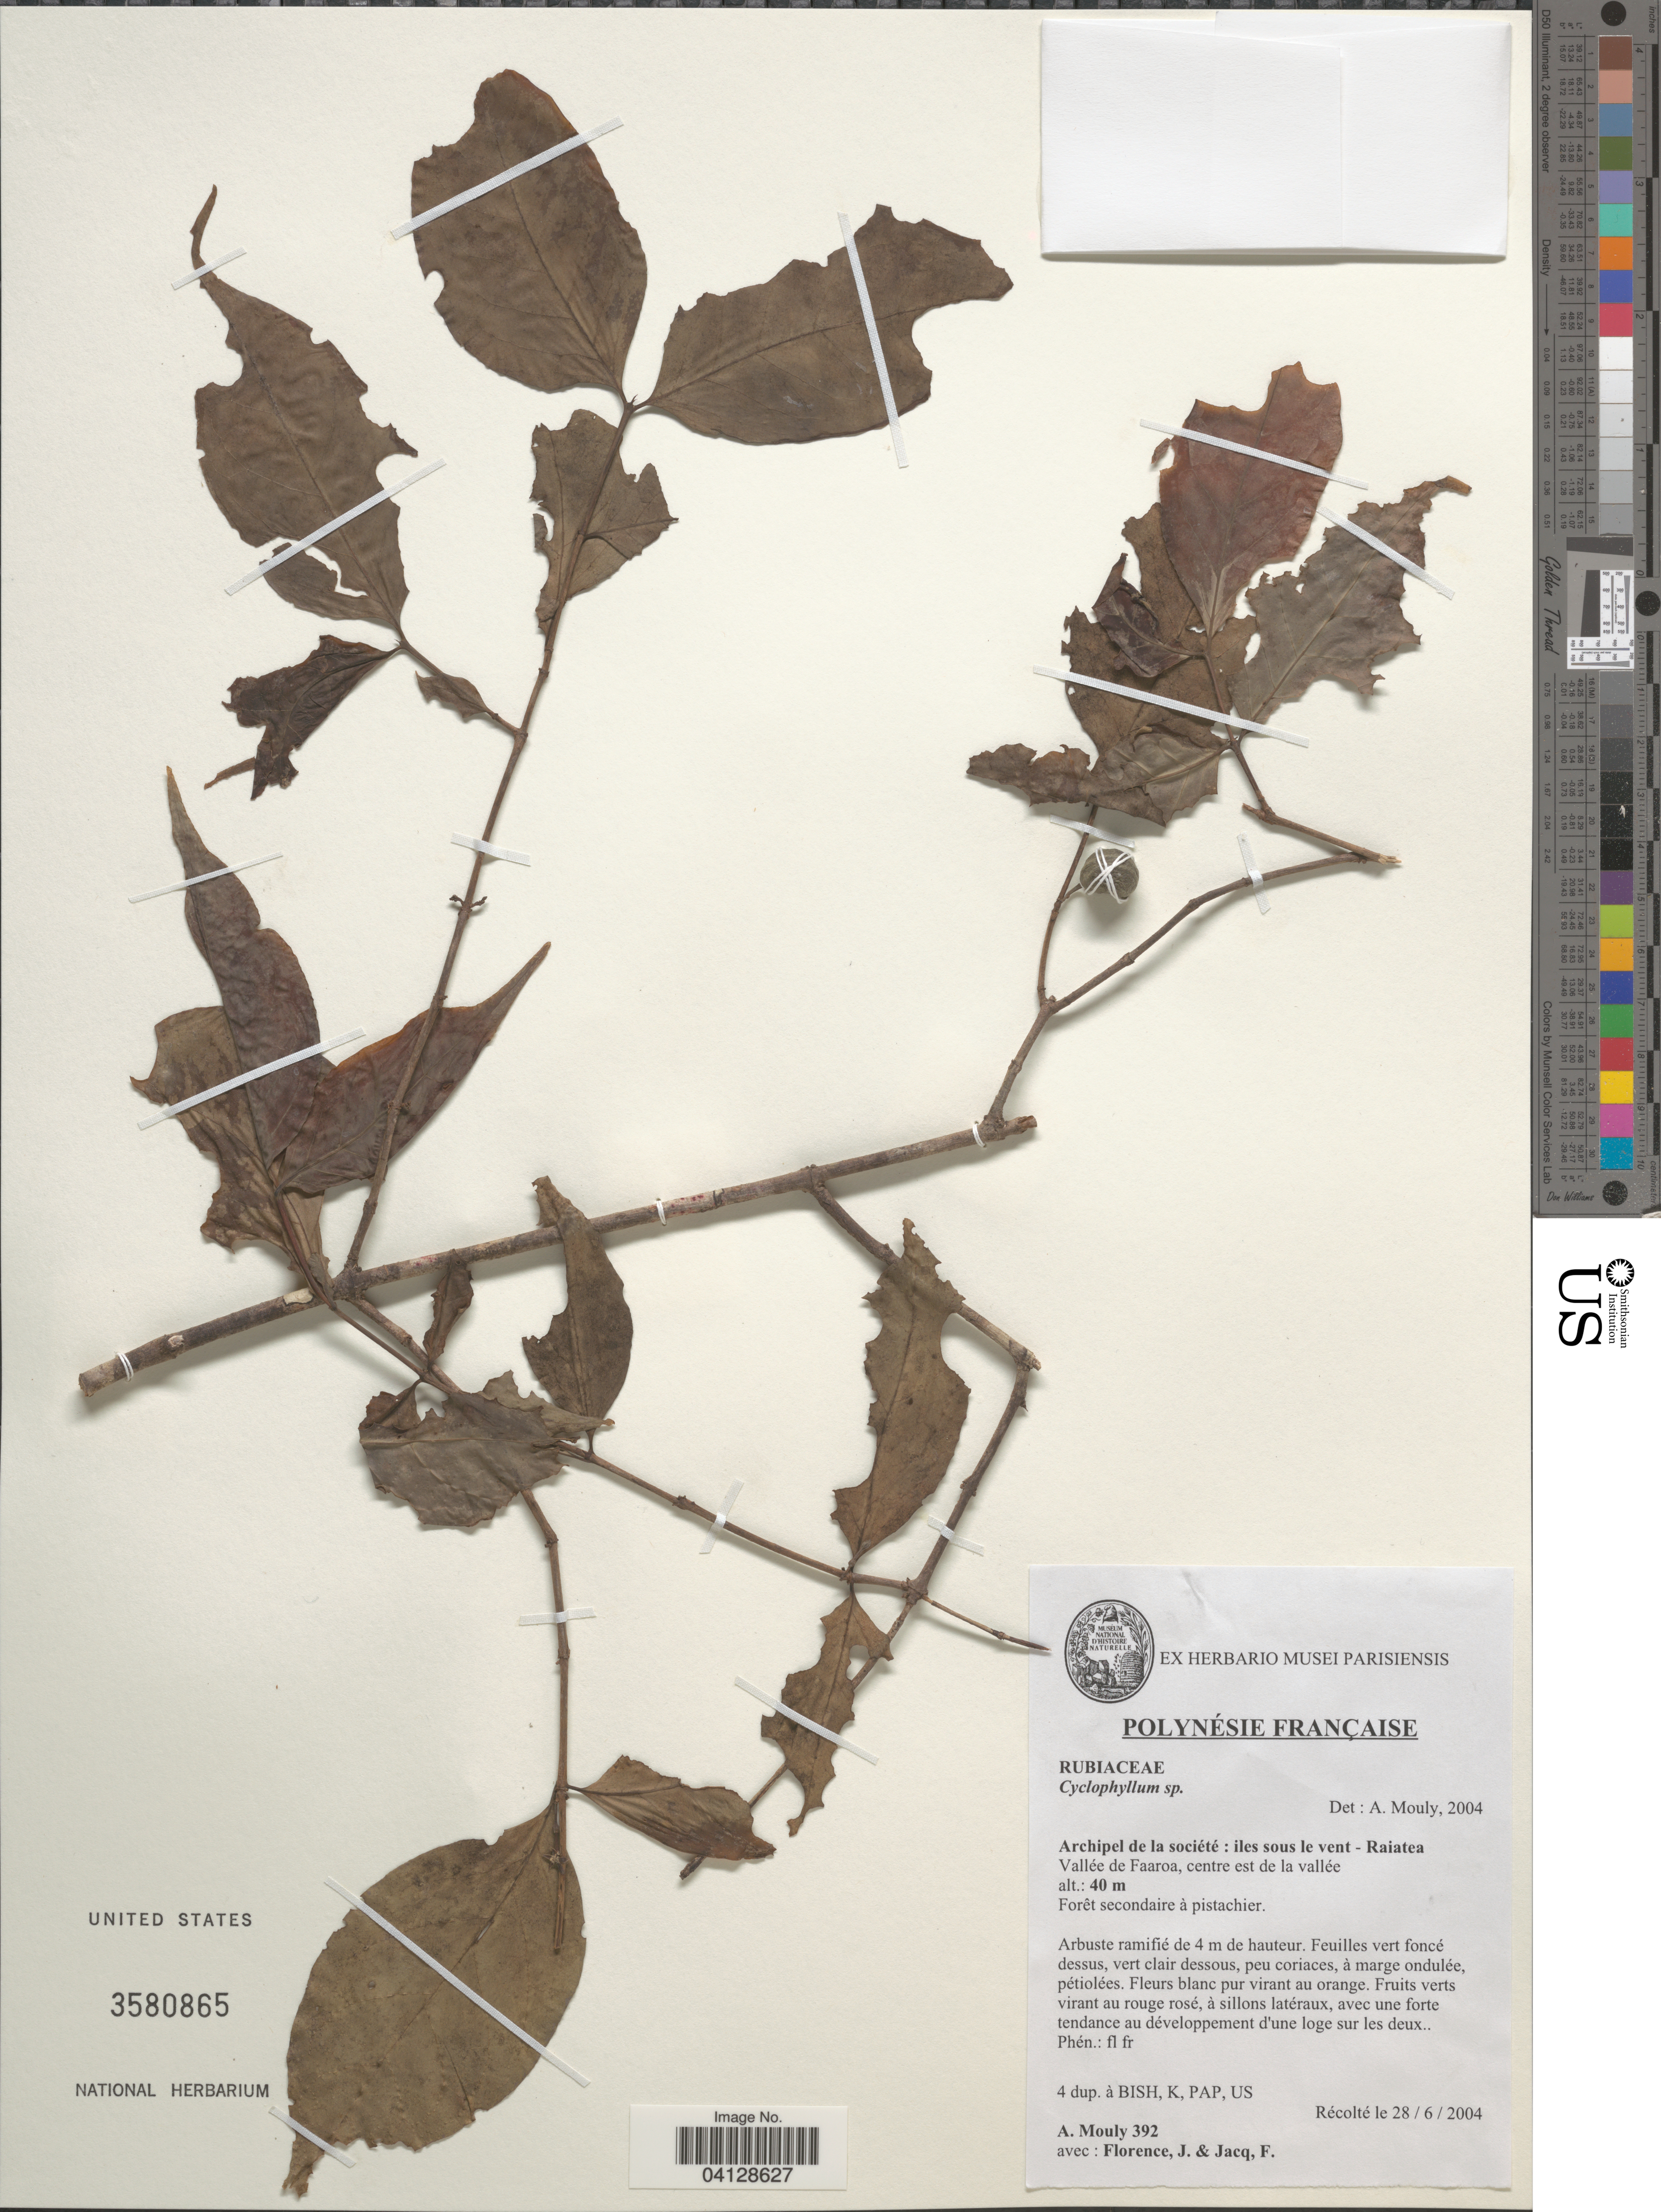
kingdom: Plantae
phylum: Tracheophyta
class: Magnoliopsida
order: Gentianales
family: Rubiaceae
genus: Cyclophyllum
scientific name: Cyclophyllum sp.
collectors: A. Mouly, J. Florence & F. Jacq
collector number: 392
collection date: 2004-06-28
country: French Polynesia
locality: Polynésie Française. Archipel de la société: iles sous le vent - Raiatea. Vallée de Faaroa, centre est de la vallée.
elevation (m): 40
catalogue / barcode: US 3580865